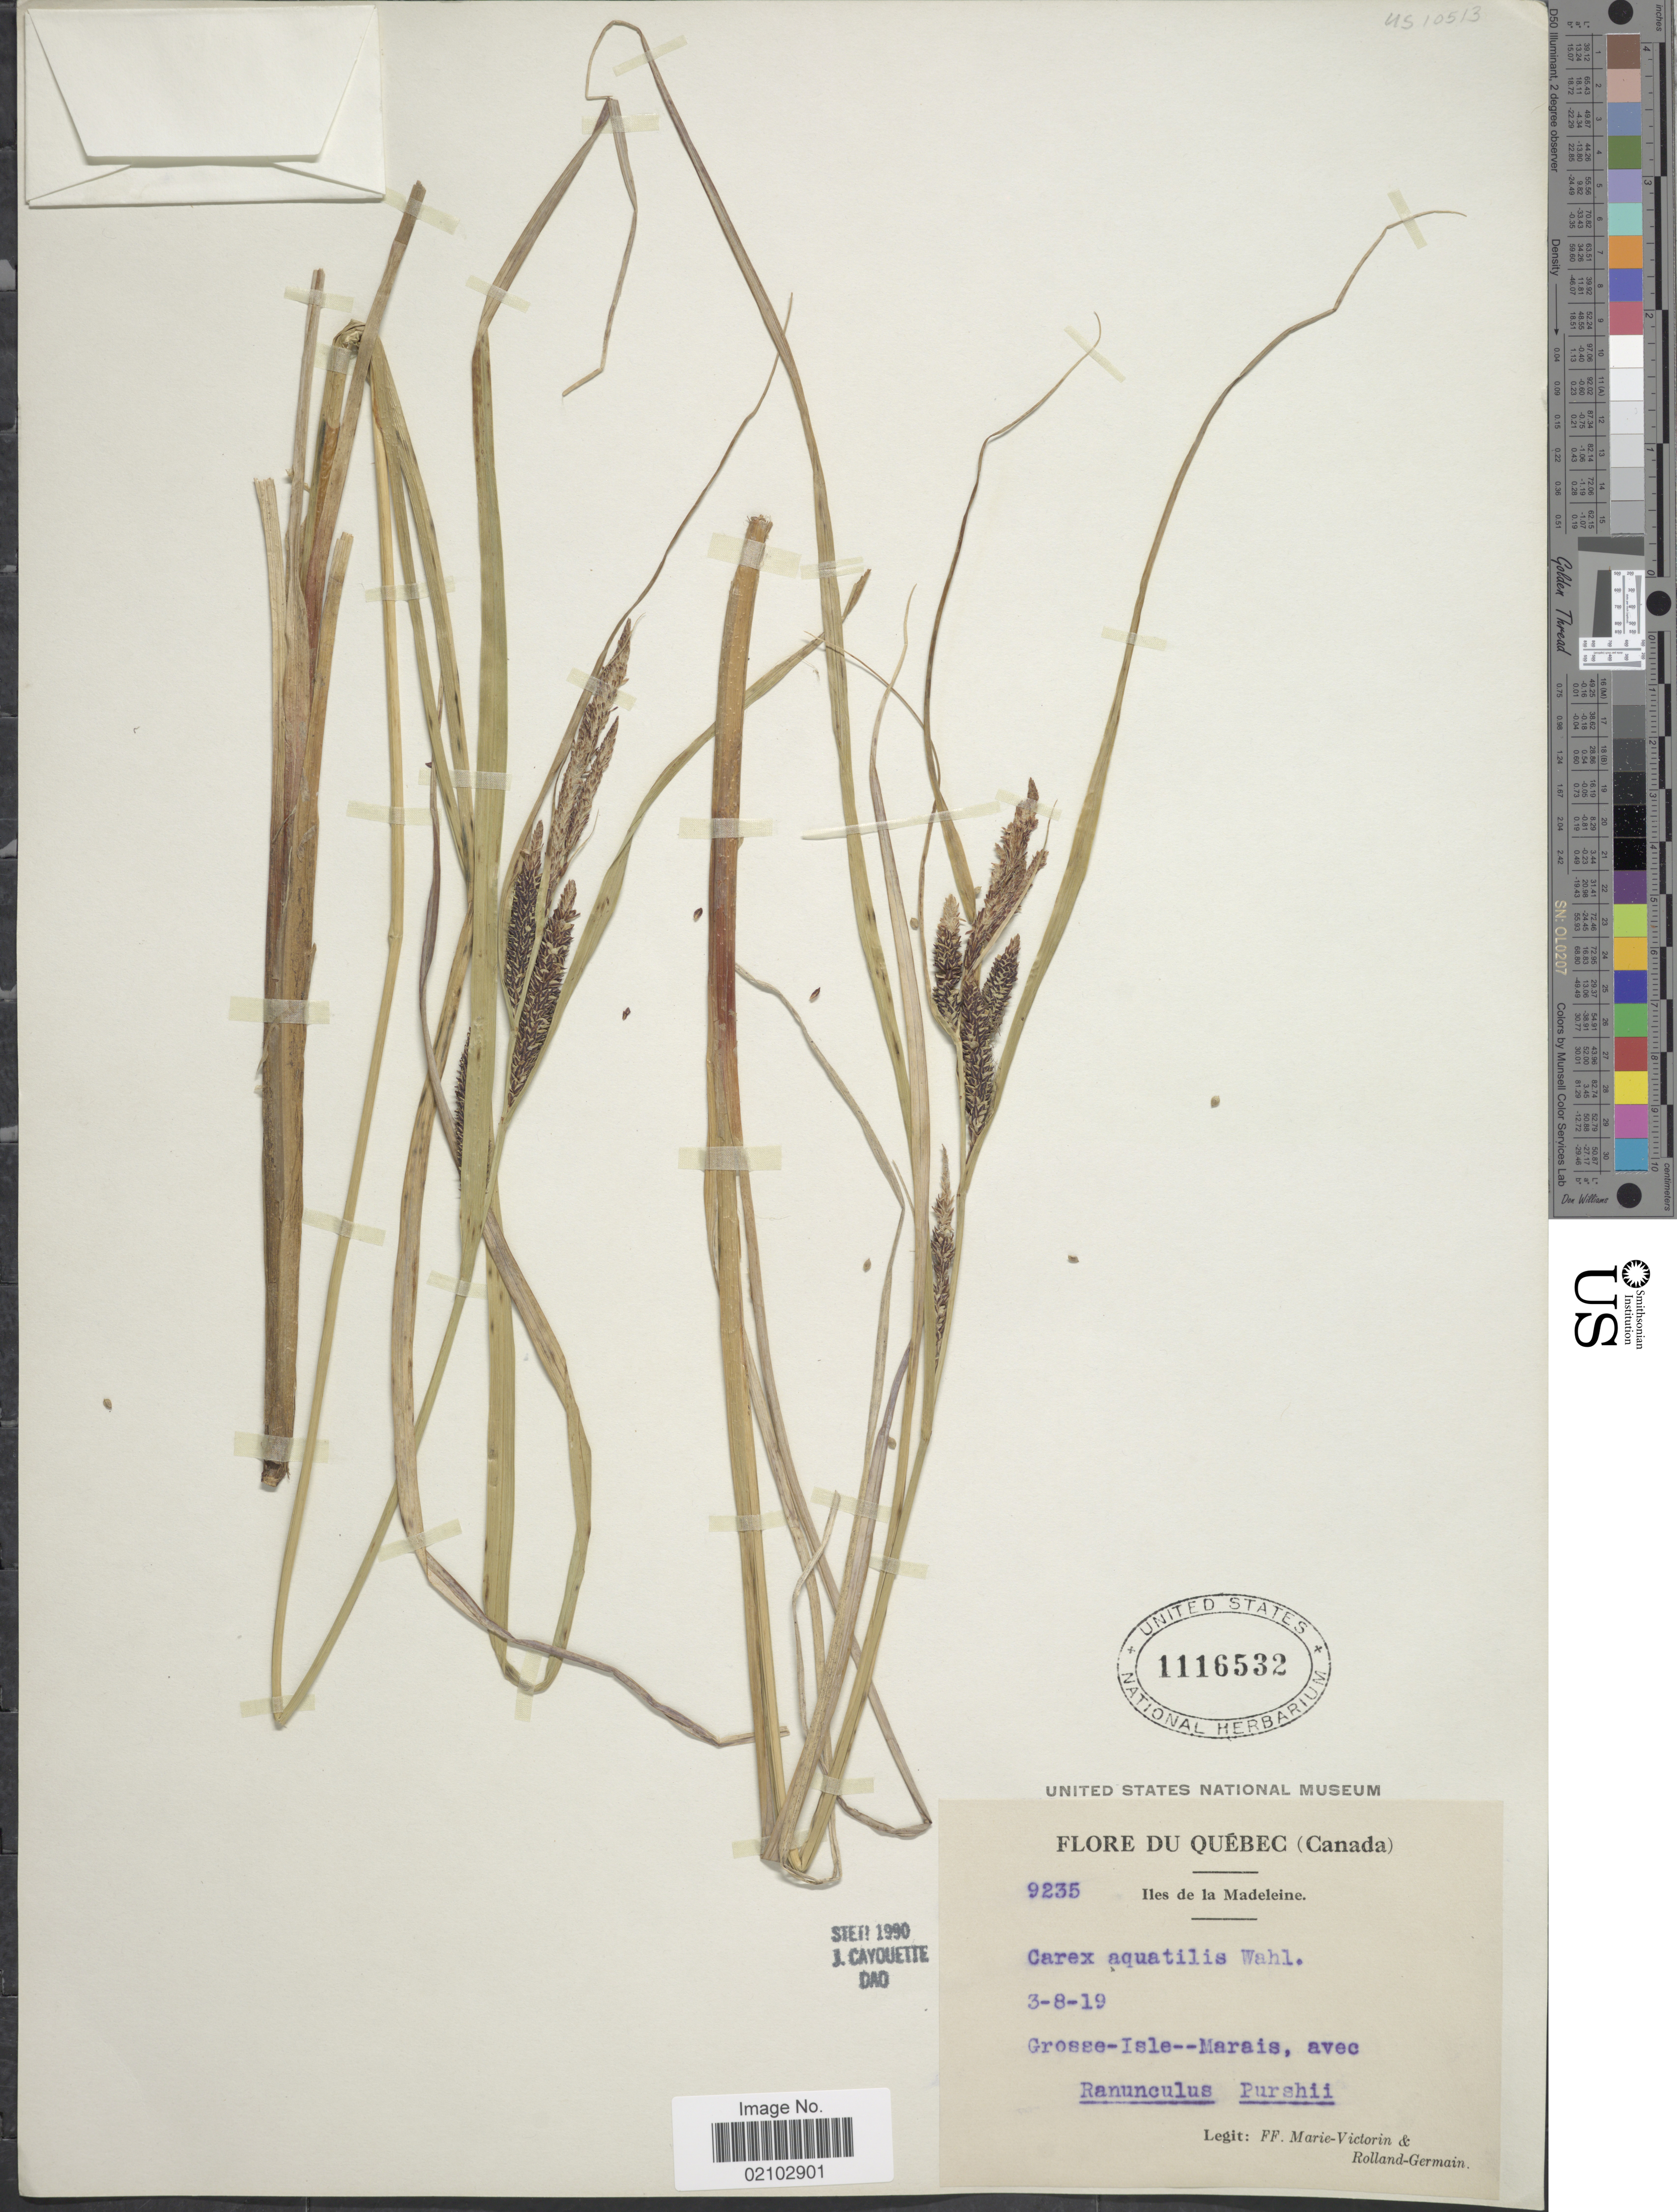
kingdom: Plantae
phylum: Tracheophyta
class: Liliopsida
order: Poales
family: Cyperaceae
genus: Carex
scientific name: Carex aquatilis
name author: Wahlenb.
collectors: F. Marie-Victorin & Rolland-Germain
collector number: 9235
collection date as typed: Transcribed d/m/y: 3/8/19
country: Canada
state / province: Quebec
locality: Iles dela Madeleine, Grosse-Isle--Marais, avec.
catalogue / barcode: US 1116532